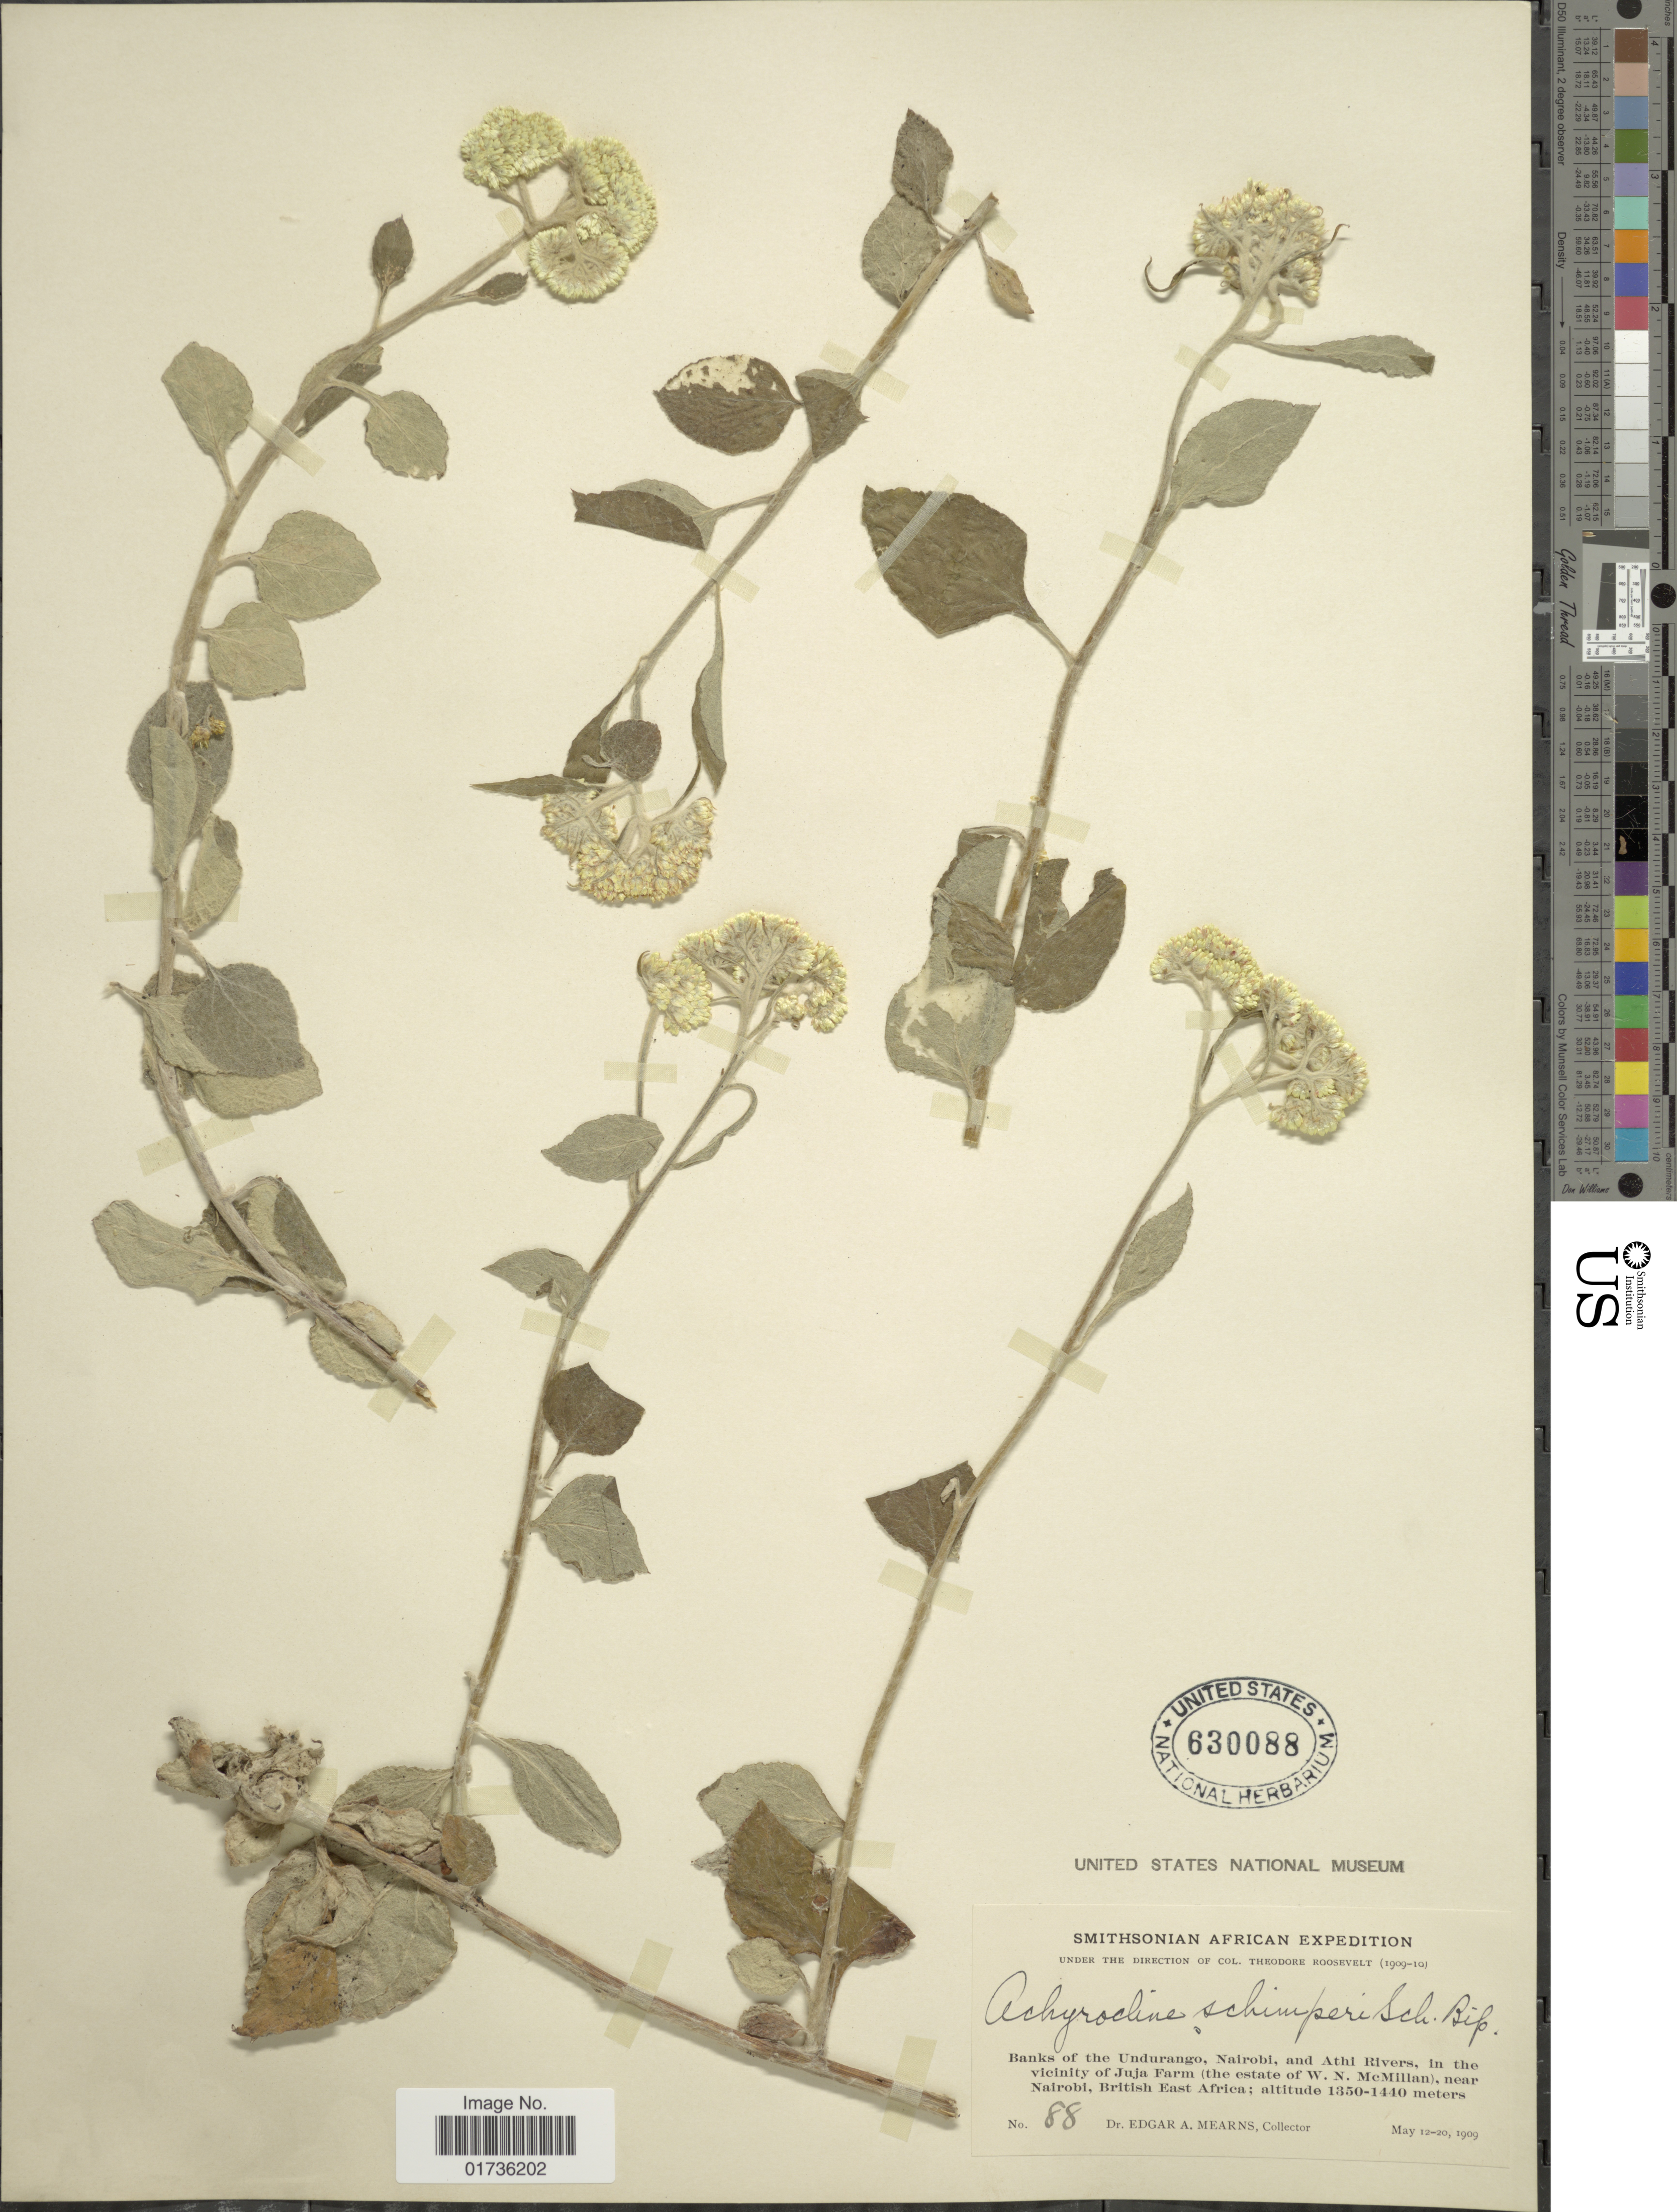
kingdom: Plantae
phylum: Tracheophyta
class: Magnoliopsida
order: Asterales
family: Asteraceae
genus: Achyrocline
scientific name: Achyrocline schimperi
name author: Sch. Bip. ex A. Rich.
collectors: E. A. Mearns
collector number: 88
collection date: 1909-05-12/1909-05-20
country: Kenya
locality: Banks of the Undurango, Nairobi, and Athi Rivers, in the vicinity of Juja Farm (the estate of W.N. McMillan), near Nairobi, British East Africa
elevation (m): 1350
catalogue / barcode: US 630088